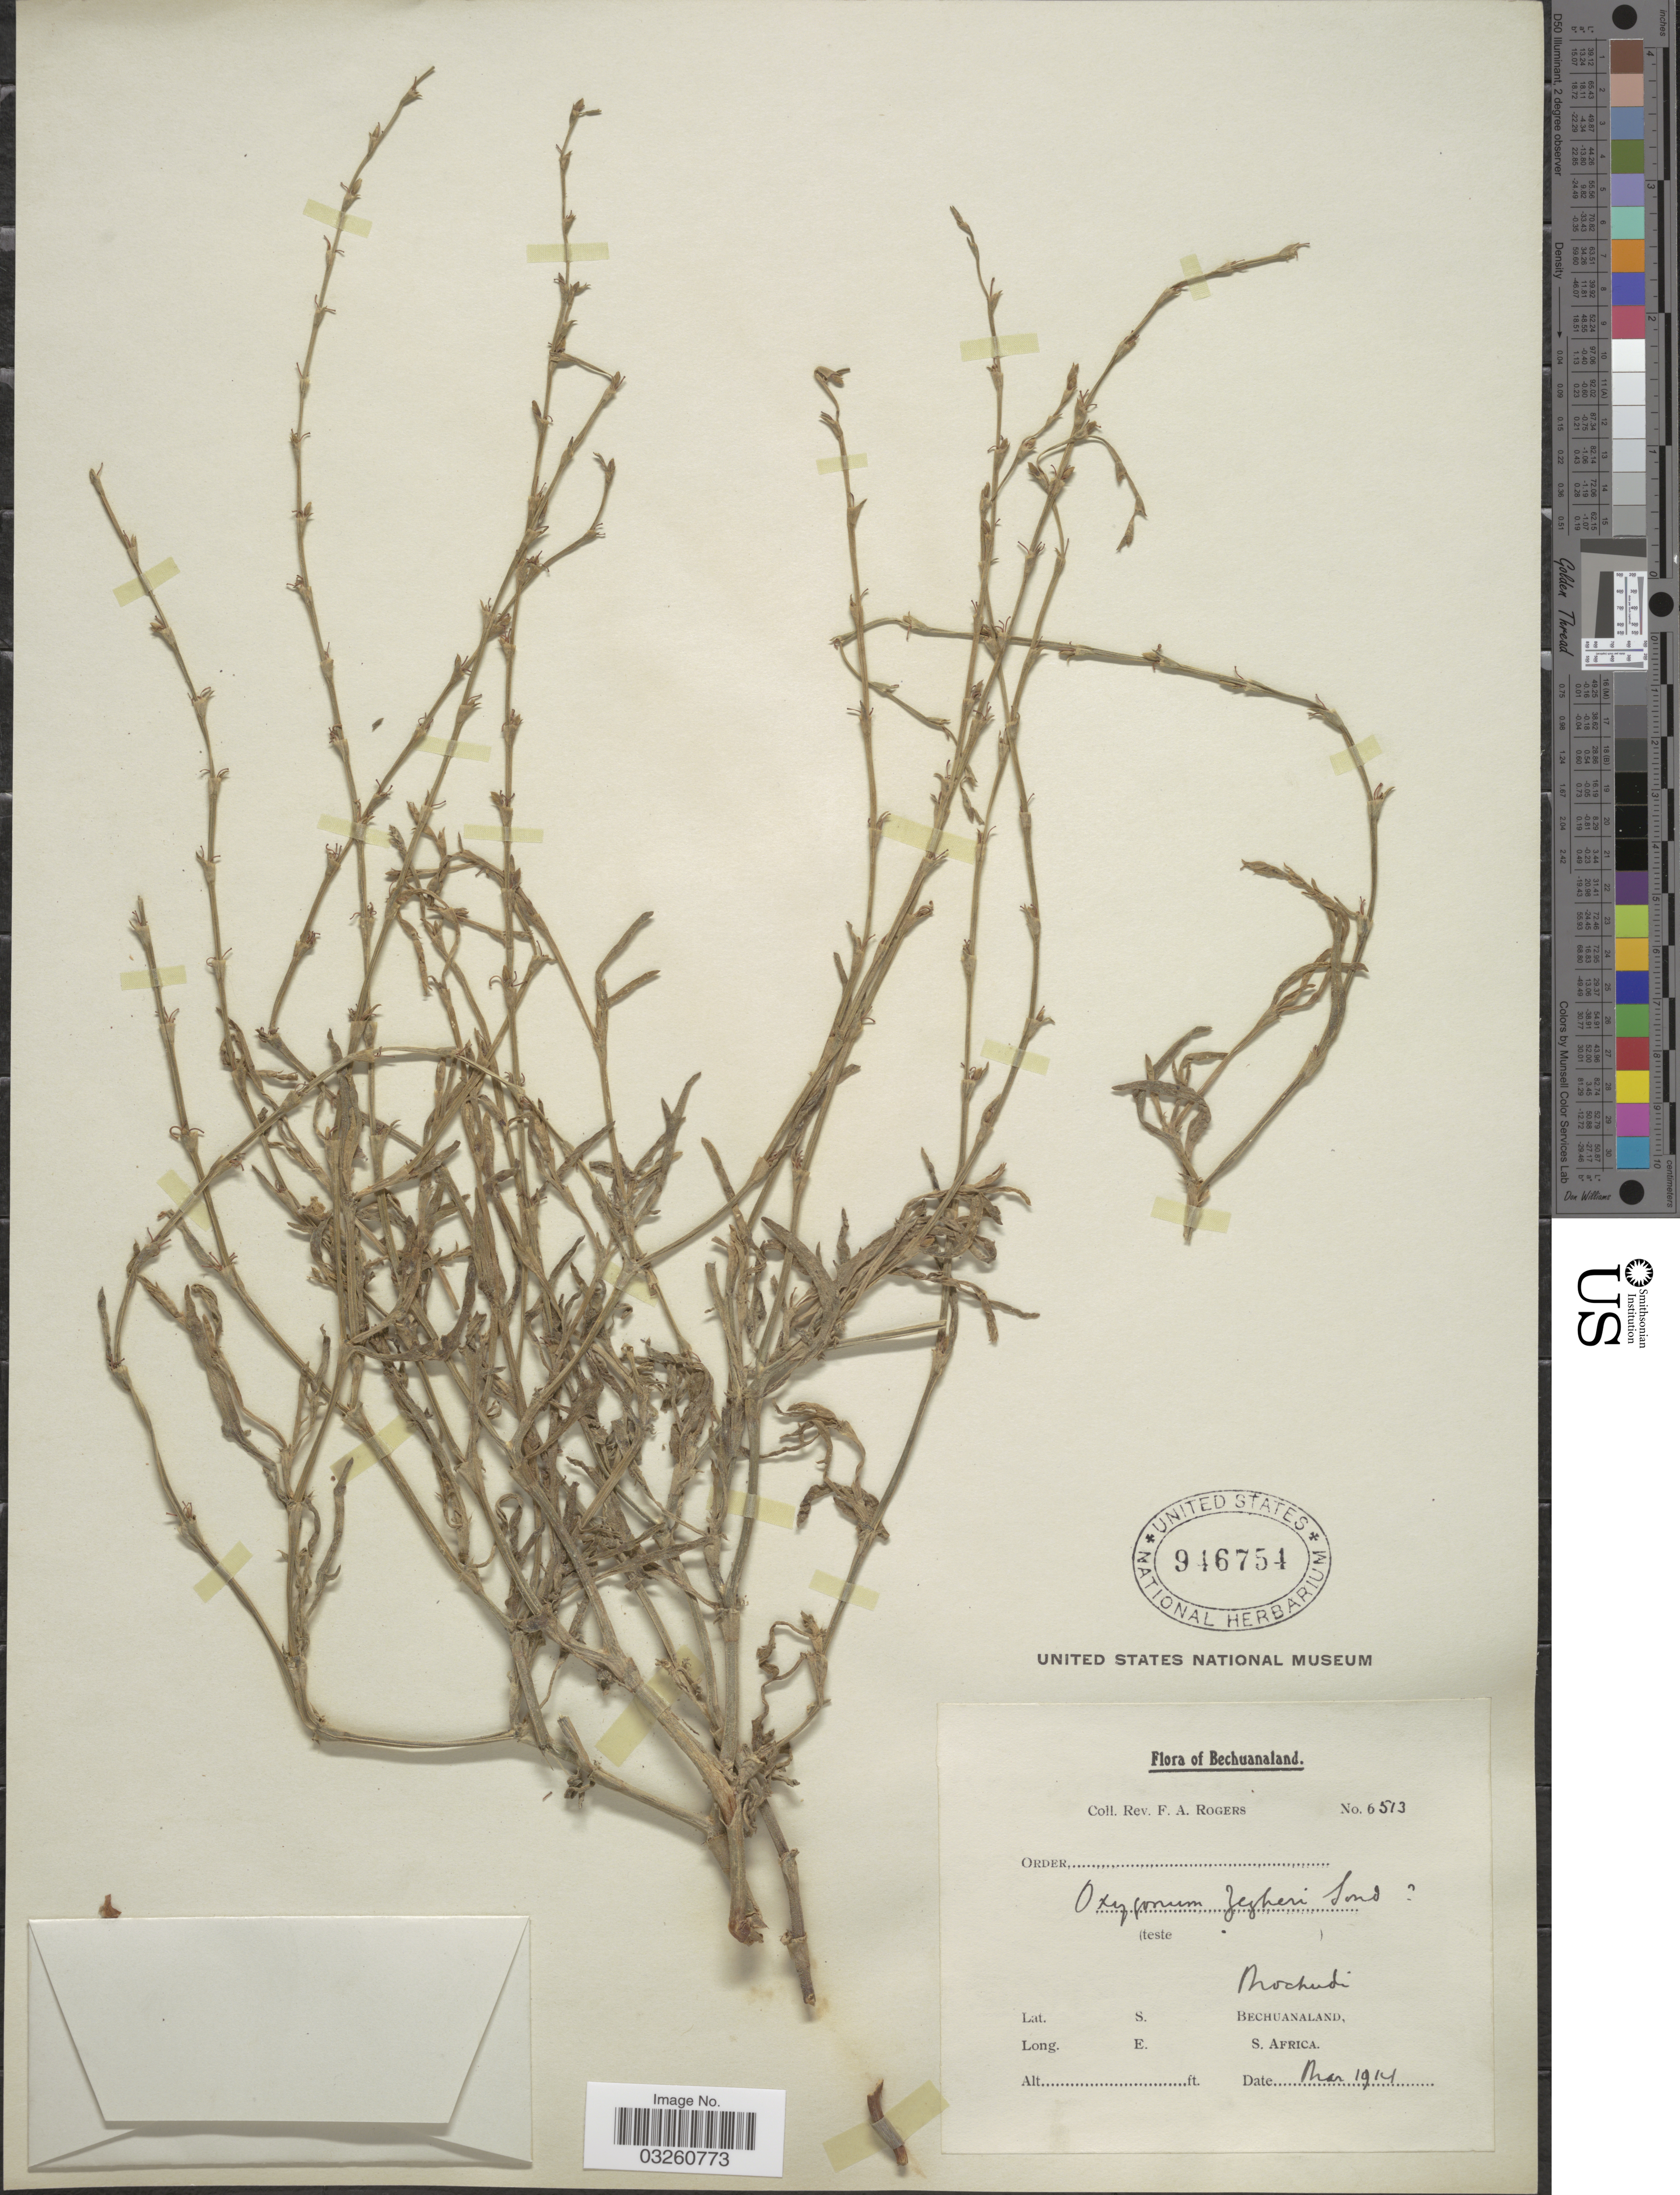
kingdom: Plantae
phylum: Tracheophyta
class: Magnoliopsida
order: Caryophyllales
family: Polygonaceae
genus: Oxygonum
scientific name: Oxygonum zeyheri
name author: Sond.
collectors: F. A. Rogers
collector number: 6513*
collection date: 1914-03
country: Botswana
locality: Bechuanaland. Mochudi. S. Africa.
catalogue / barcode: US 946754